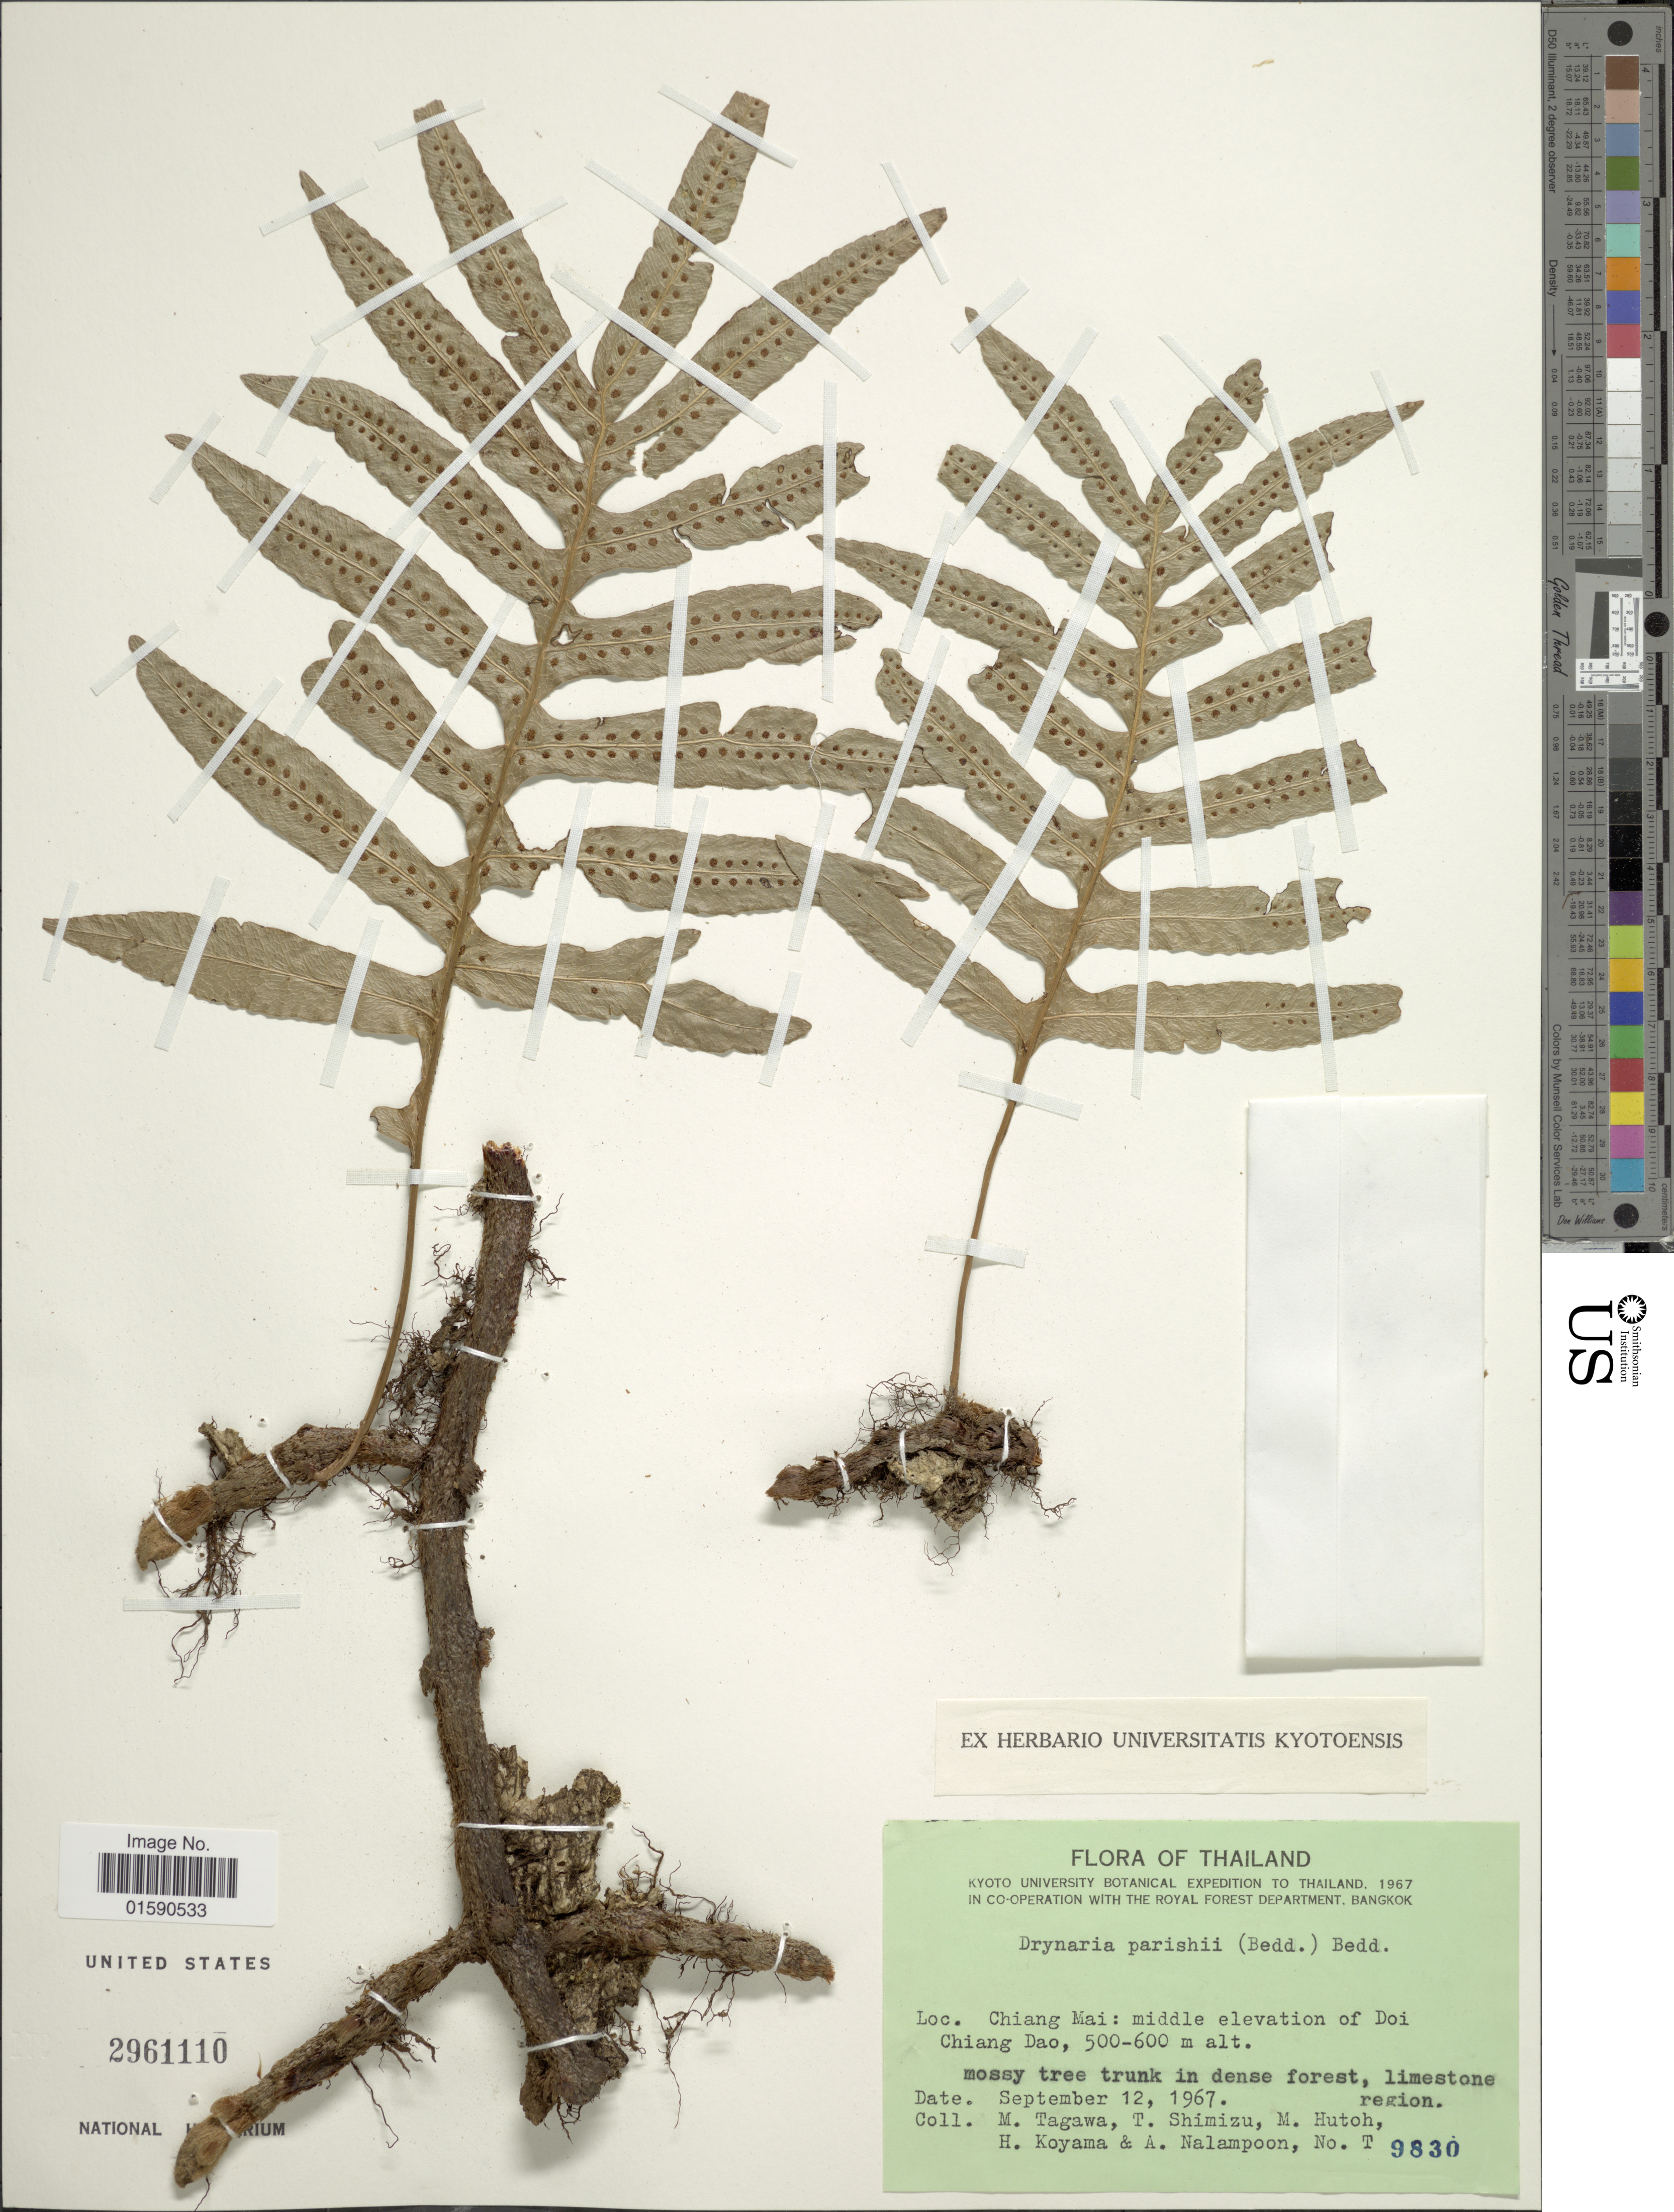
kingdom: Plantae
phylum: Tracheophyta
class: Polypodiopsida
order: Polypodiales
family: Polypodiaceae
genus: Drynaria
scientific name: Drynaria parishii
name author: (Bedd.) Bedd.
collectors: M. Tagawa, T. Shimizu, M. Hutoh, H. Koyama & A. Nalampoon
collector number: T 9830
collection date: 1967-09-12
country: Thailand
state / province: Chiang Mai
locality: Chiang Mai: middle elevation of Doi Chiang Dao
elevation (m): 500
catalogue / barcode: US 2961110